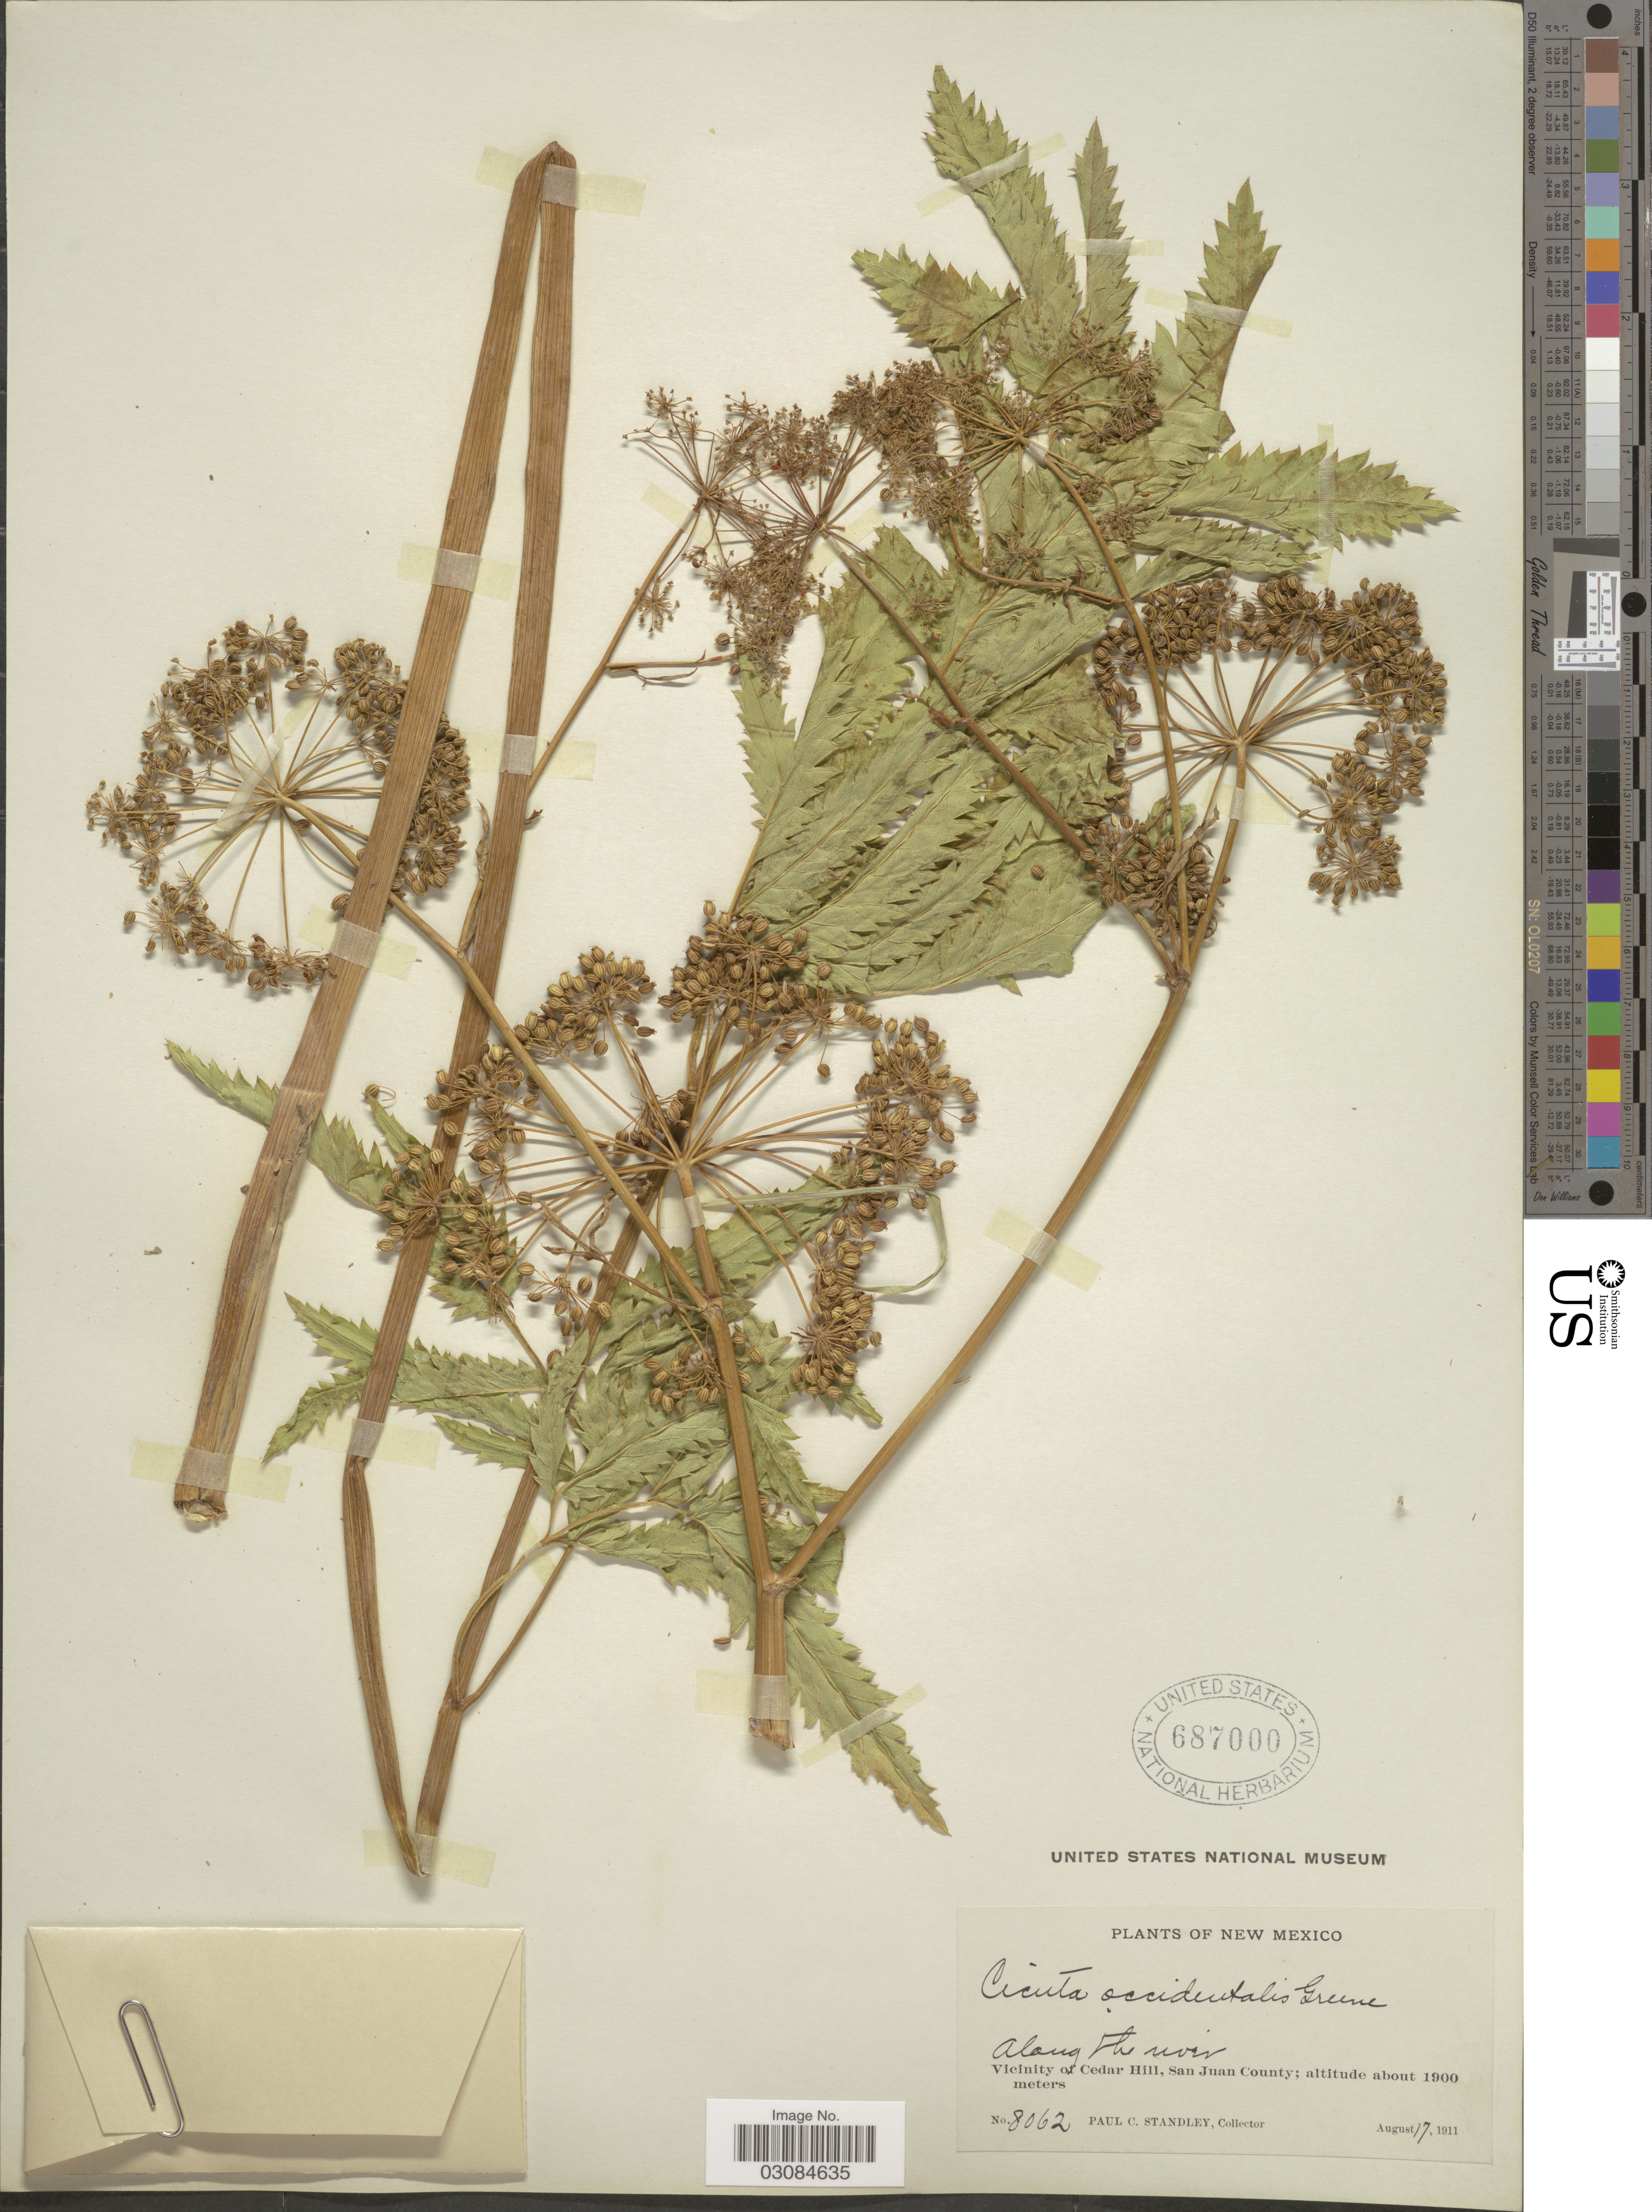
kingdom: Plantae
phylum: Tracheophyta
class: Magnoliopsida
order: Apiales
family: Apiaceae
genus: Cicuta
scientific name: Cicuta occidentalis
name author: Greene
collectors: P. C. Standley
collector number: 8062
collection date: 1911-08-17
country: United States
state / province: New Mexico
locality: Along the river. Vicinity of Cedar Hill, San Juan County.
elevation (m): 1900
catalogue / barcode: US 687000